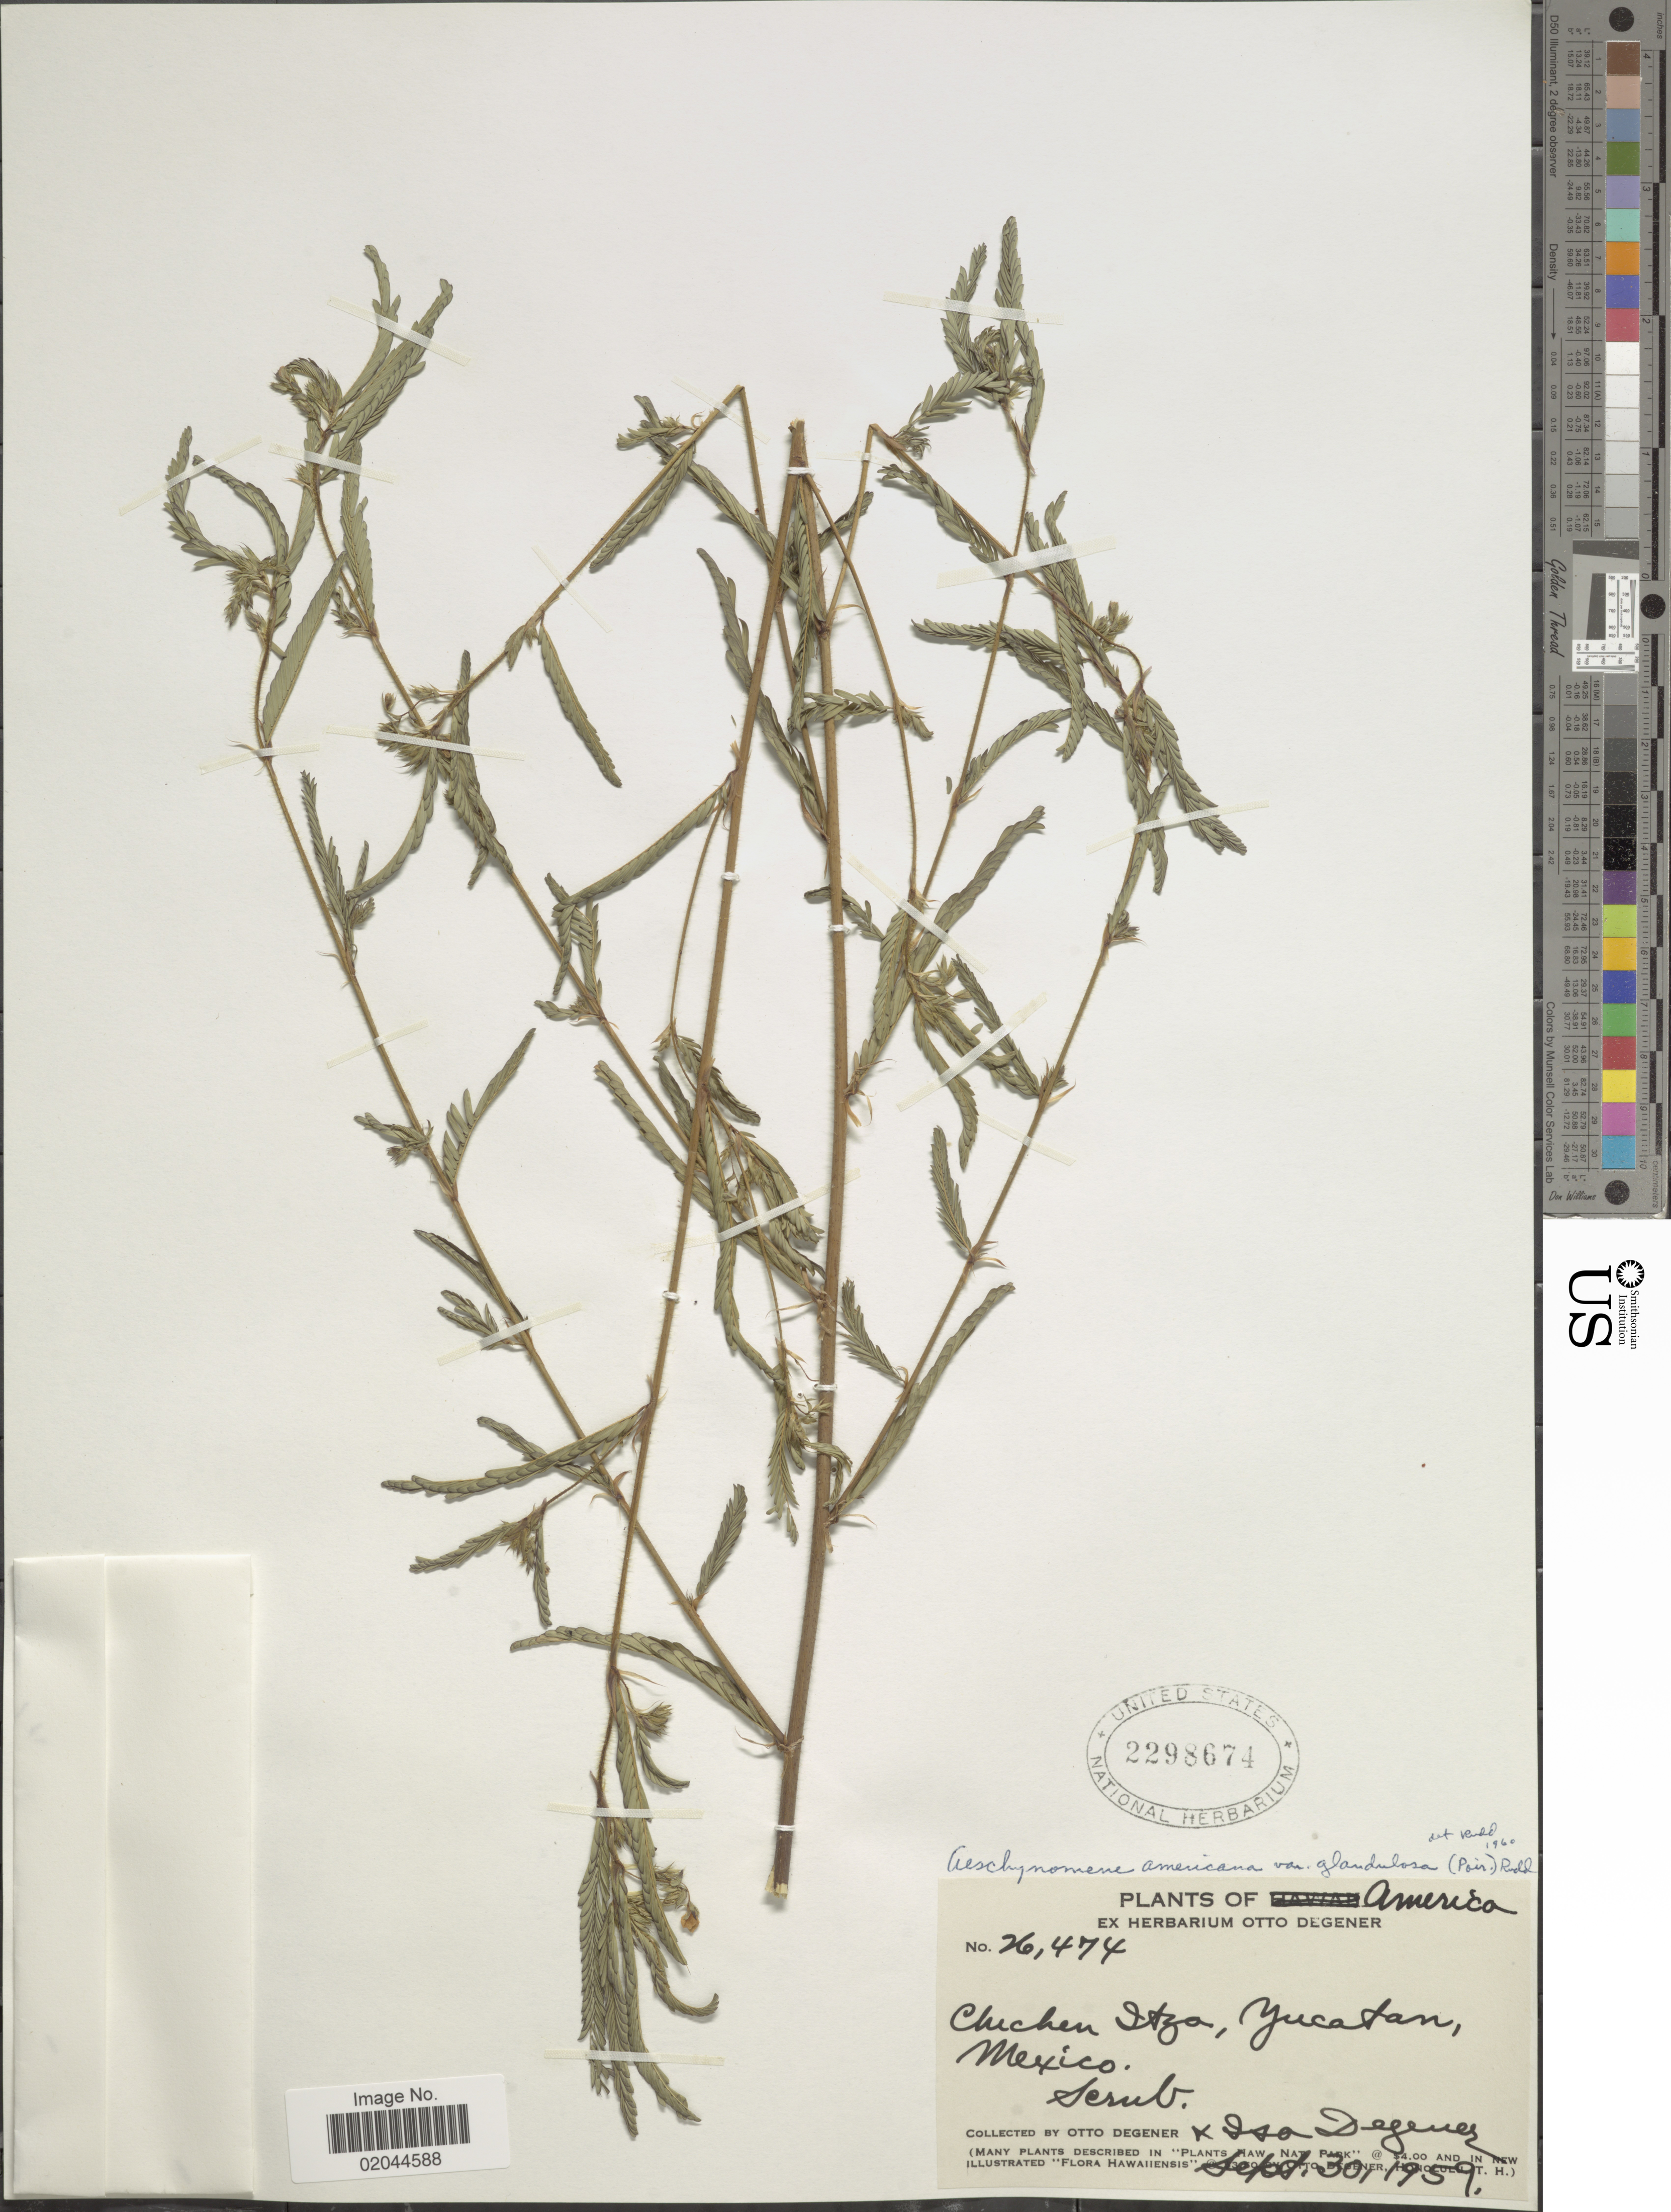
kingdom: Plantae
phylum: Tracheophyta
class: Magnoliopsida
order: Fabales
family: Fabaceae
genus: Aeschynomene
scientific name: Aeschynomene americana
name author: L.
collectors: O. Degener & I. Degener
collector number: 26474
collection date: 1959-09-30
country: Mexico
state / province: Yucatán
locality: Chichen Itza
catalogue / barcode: US 2298674